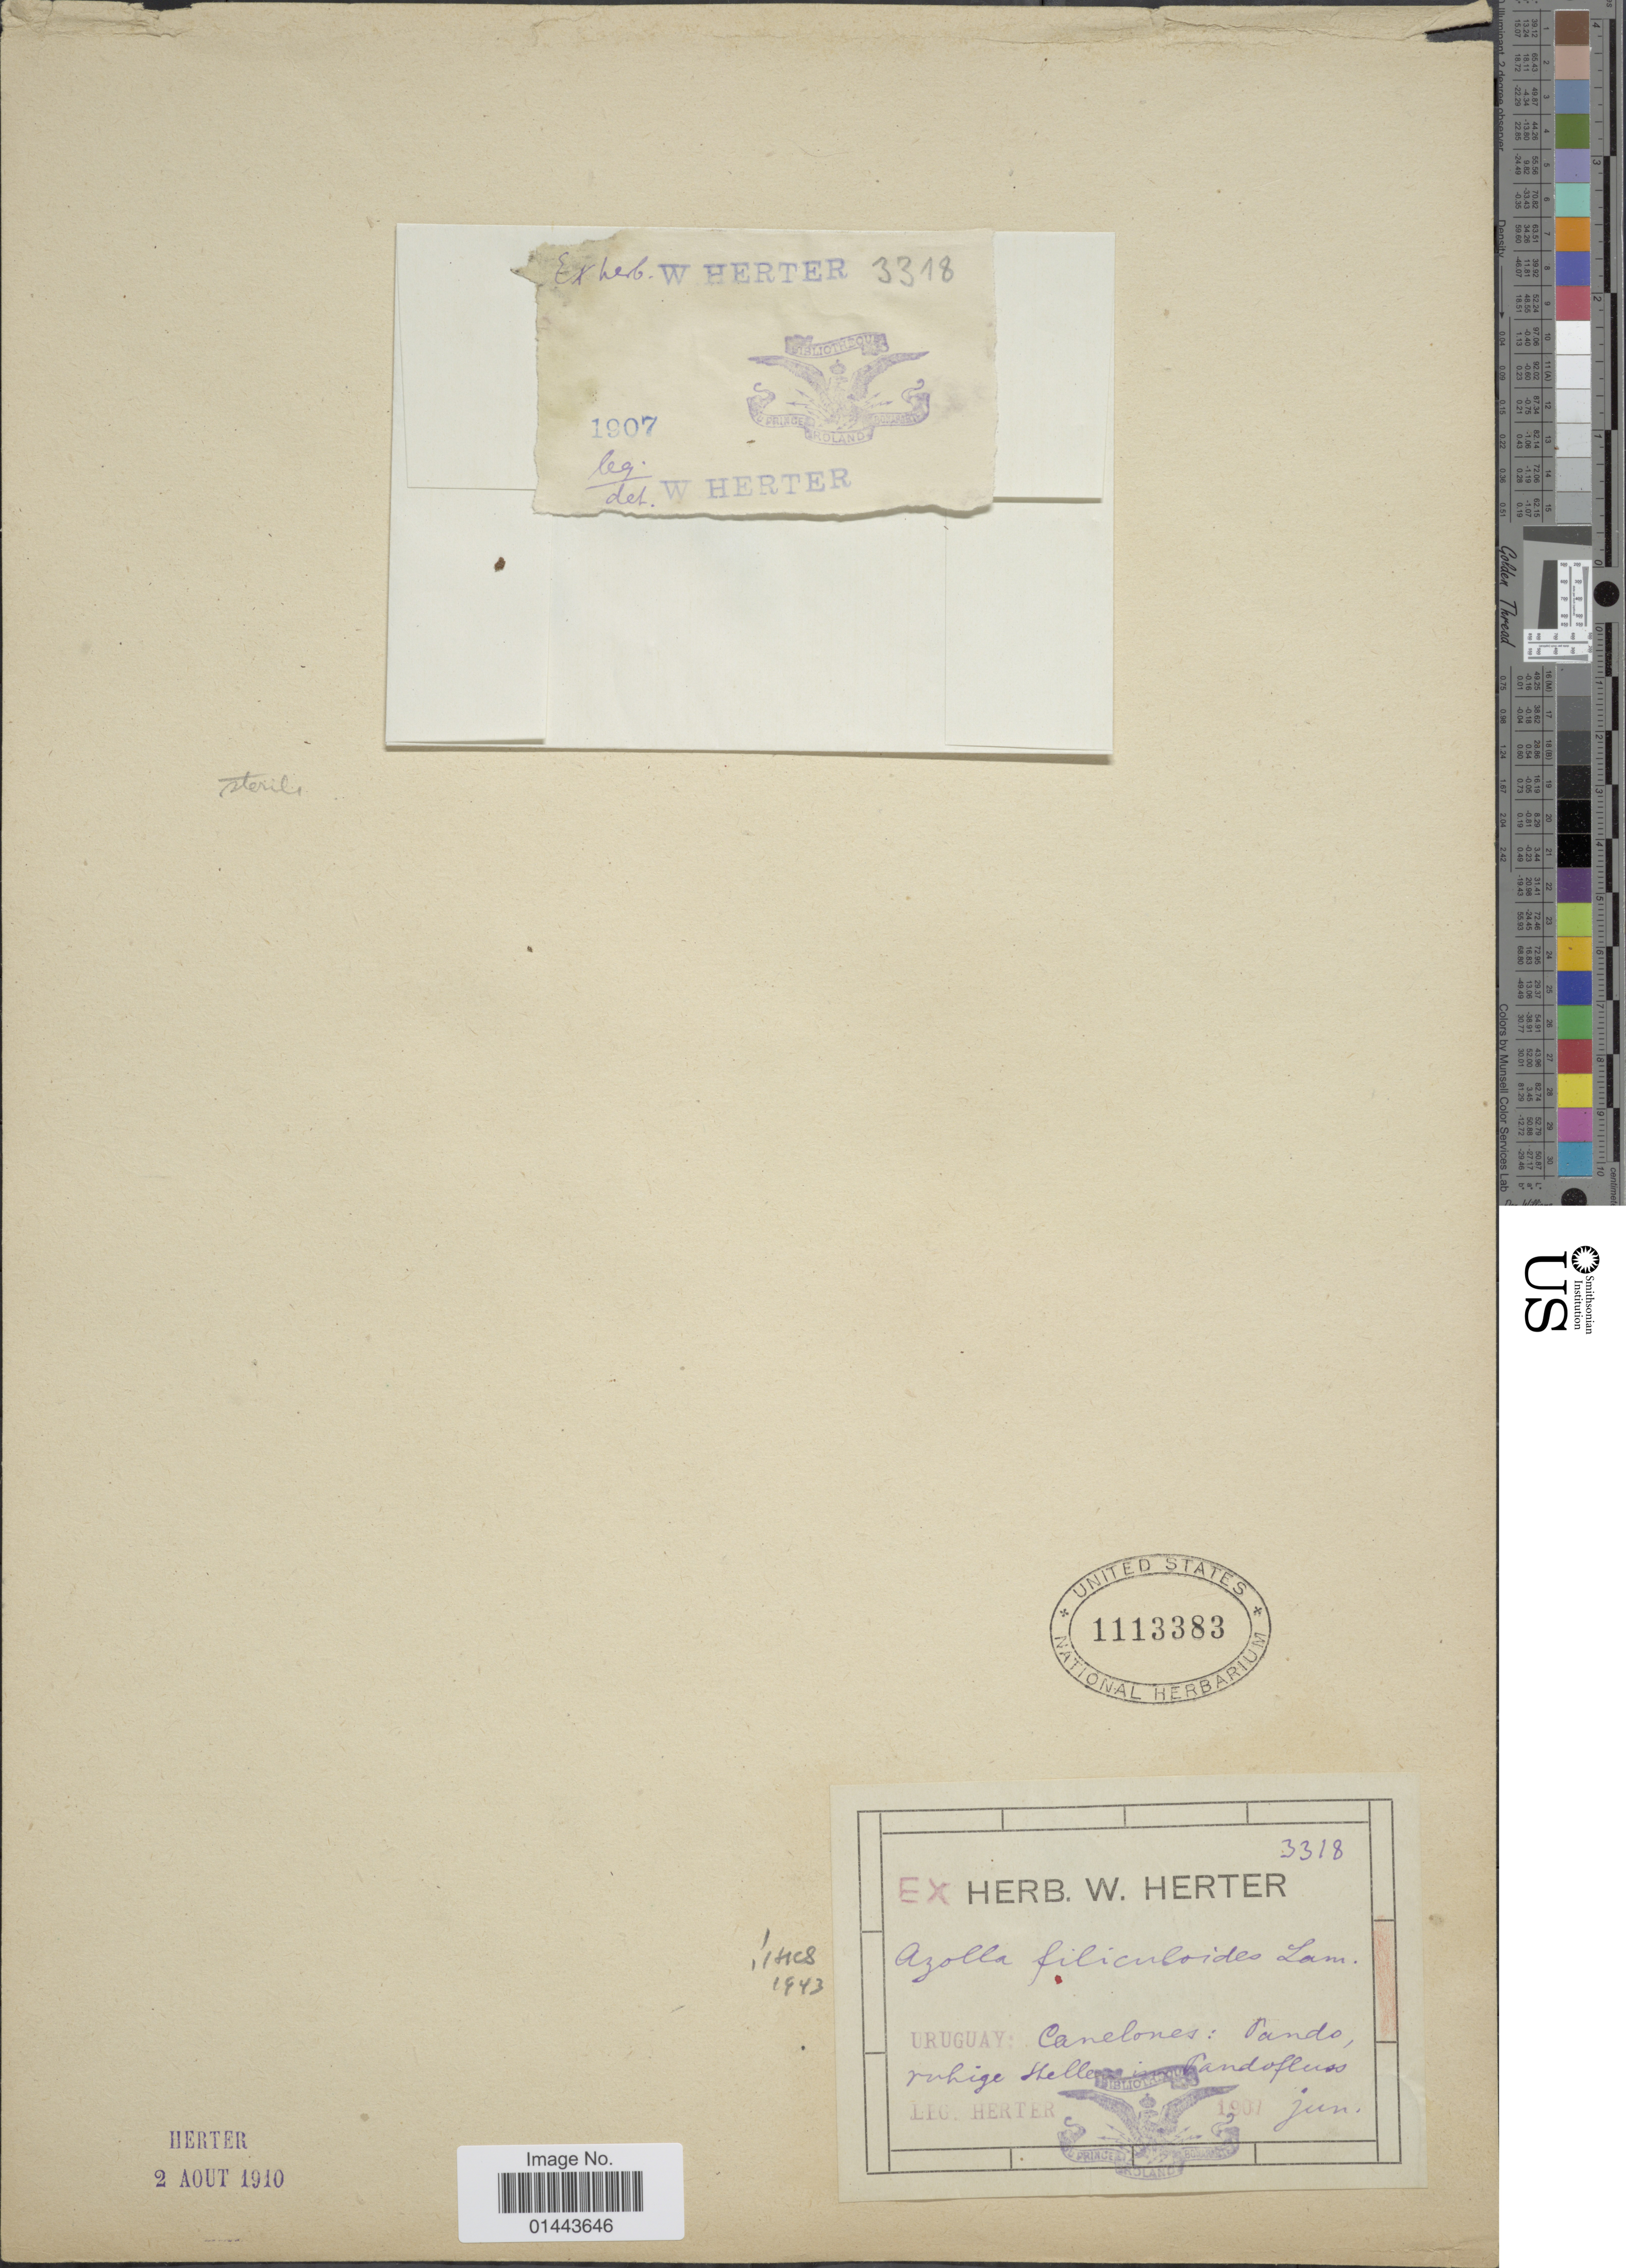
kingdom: Plantae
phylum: Tracheophyta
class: Polypodiopsida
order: Salviniales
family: Salviniaceae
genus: Azolla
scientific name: Azolla filiculoides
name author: Lam.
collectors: W. G. Herter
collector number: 3318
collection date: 1907-06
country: Uruguay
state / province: Canelones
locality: Pando, juhige Stelle in Pandofluss.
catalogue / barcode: US 1113383